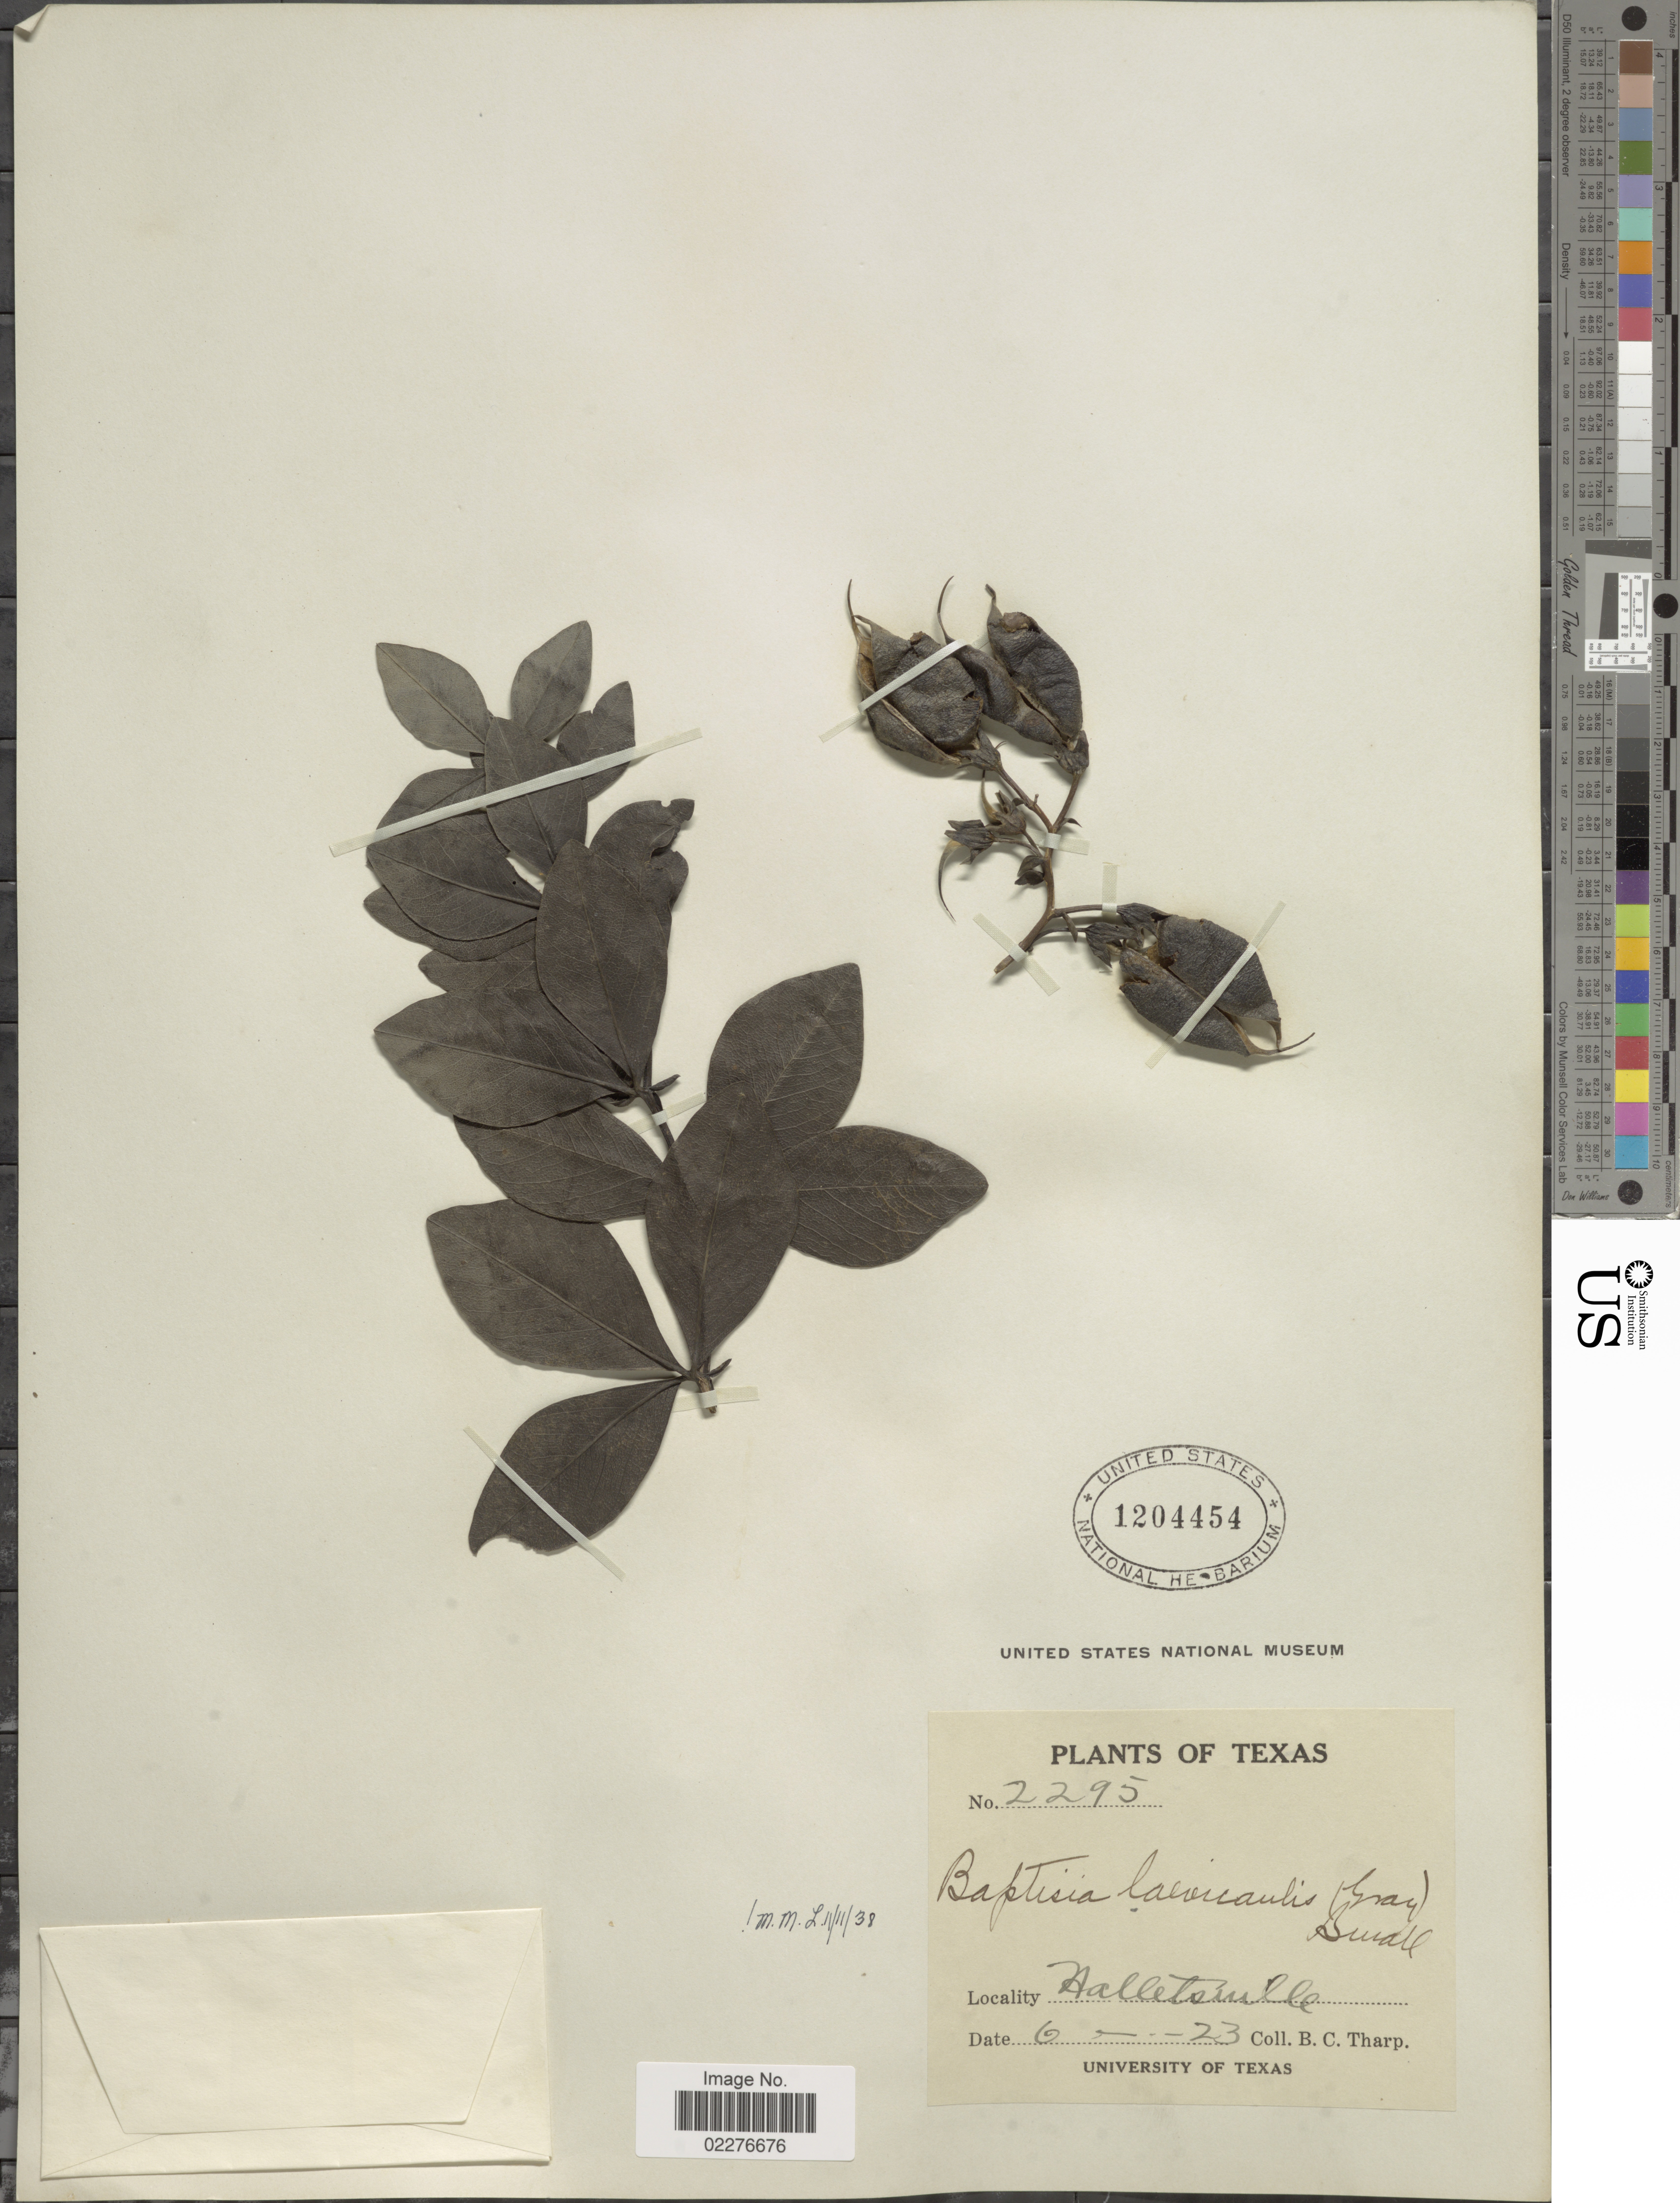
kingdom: Plantae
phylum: Tracheophyta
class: Magnoliopsida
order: Fabales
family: Fabaceae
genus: Baptisia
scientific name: Baptisia laevicaulis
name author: (Canby) Small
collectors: B. C. Tharp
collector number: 2295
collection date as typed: Transcribed d/m/y: 6//23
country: United States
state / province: Texas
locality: Halletsville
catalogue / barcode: US 1204454